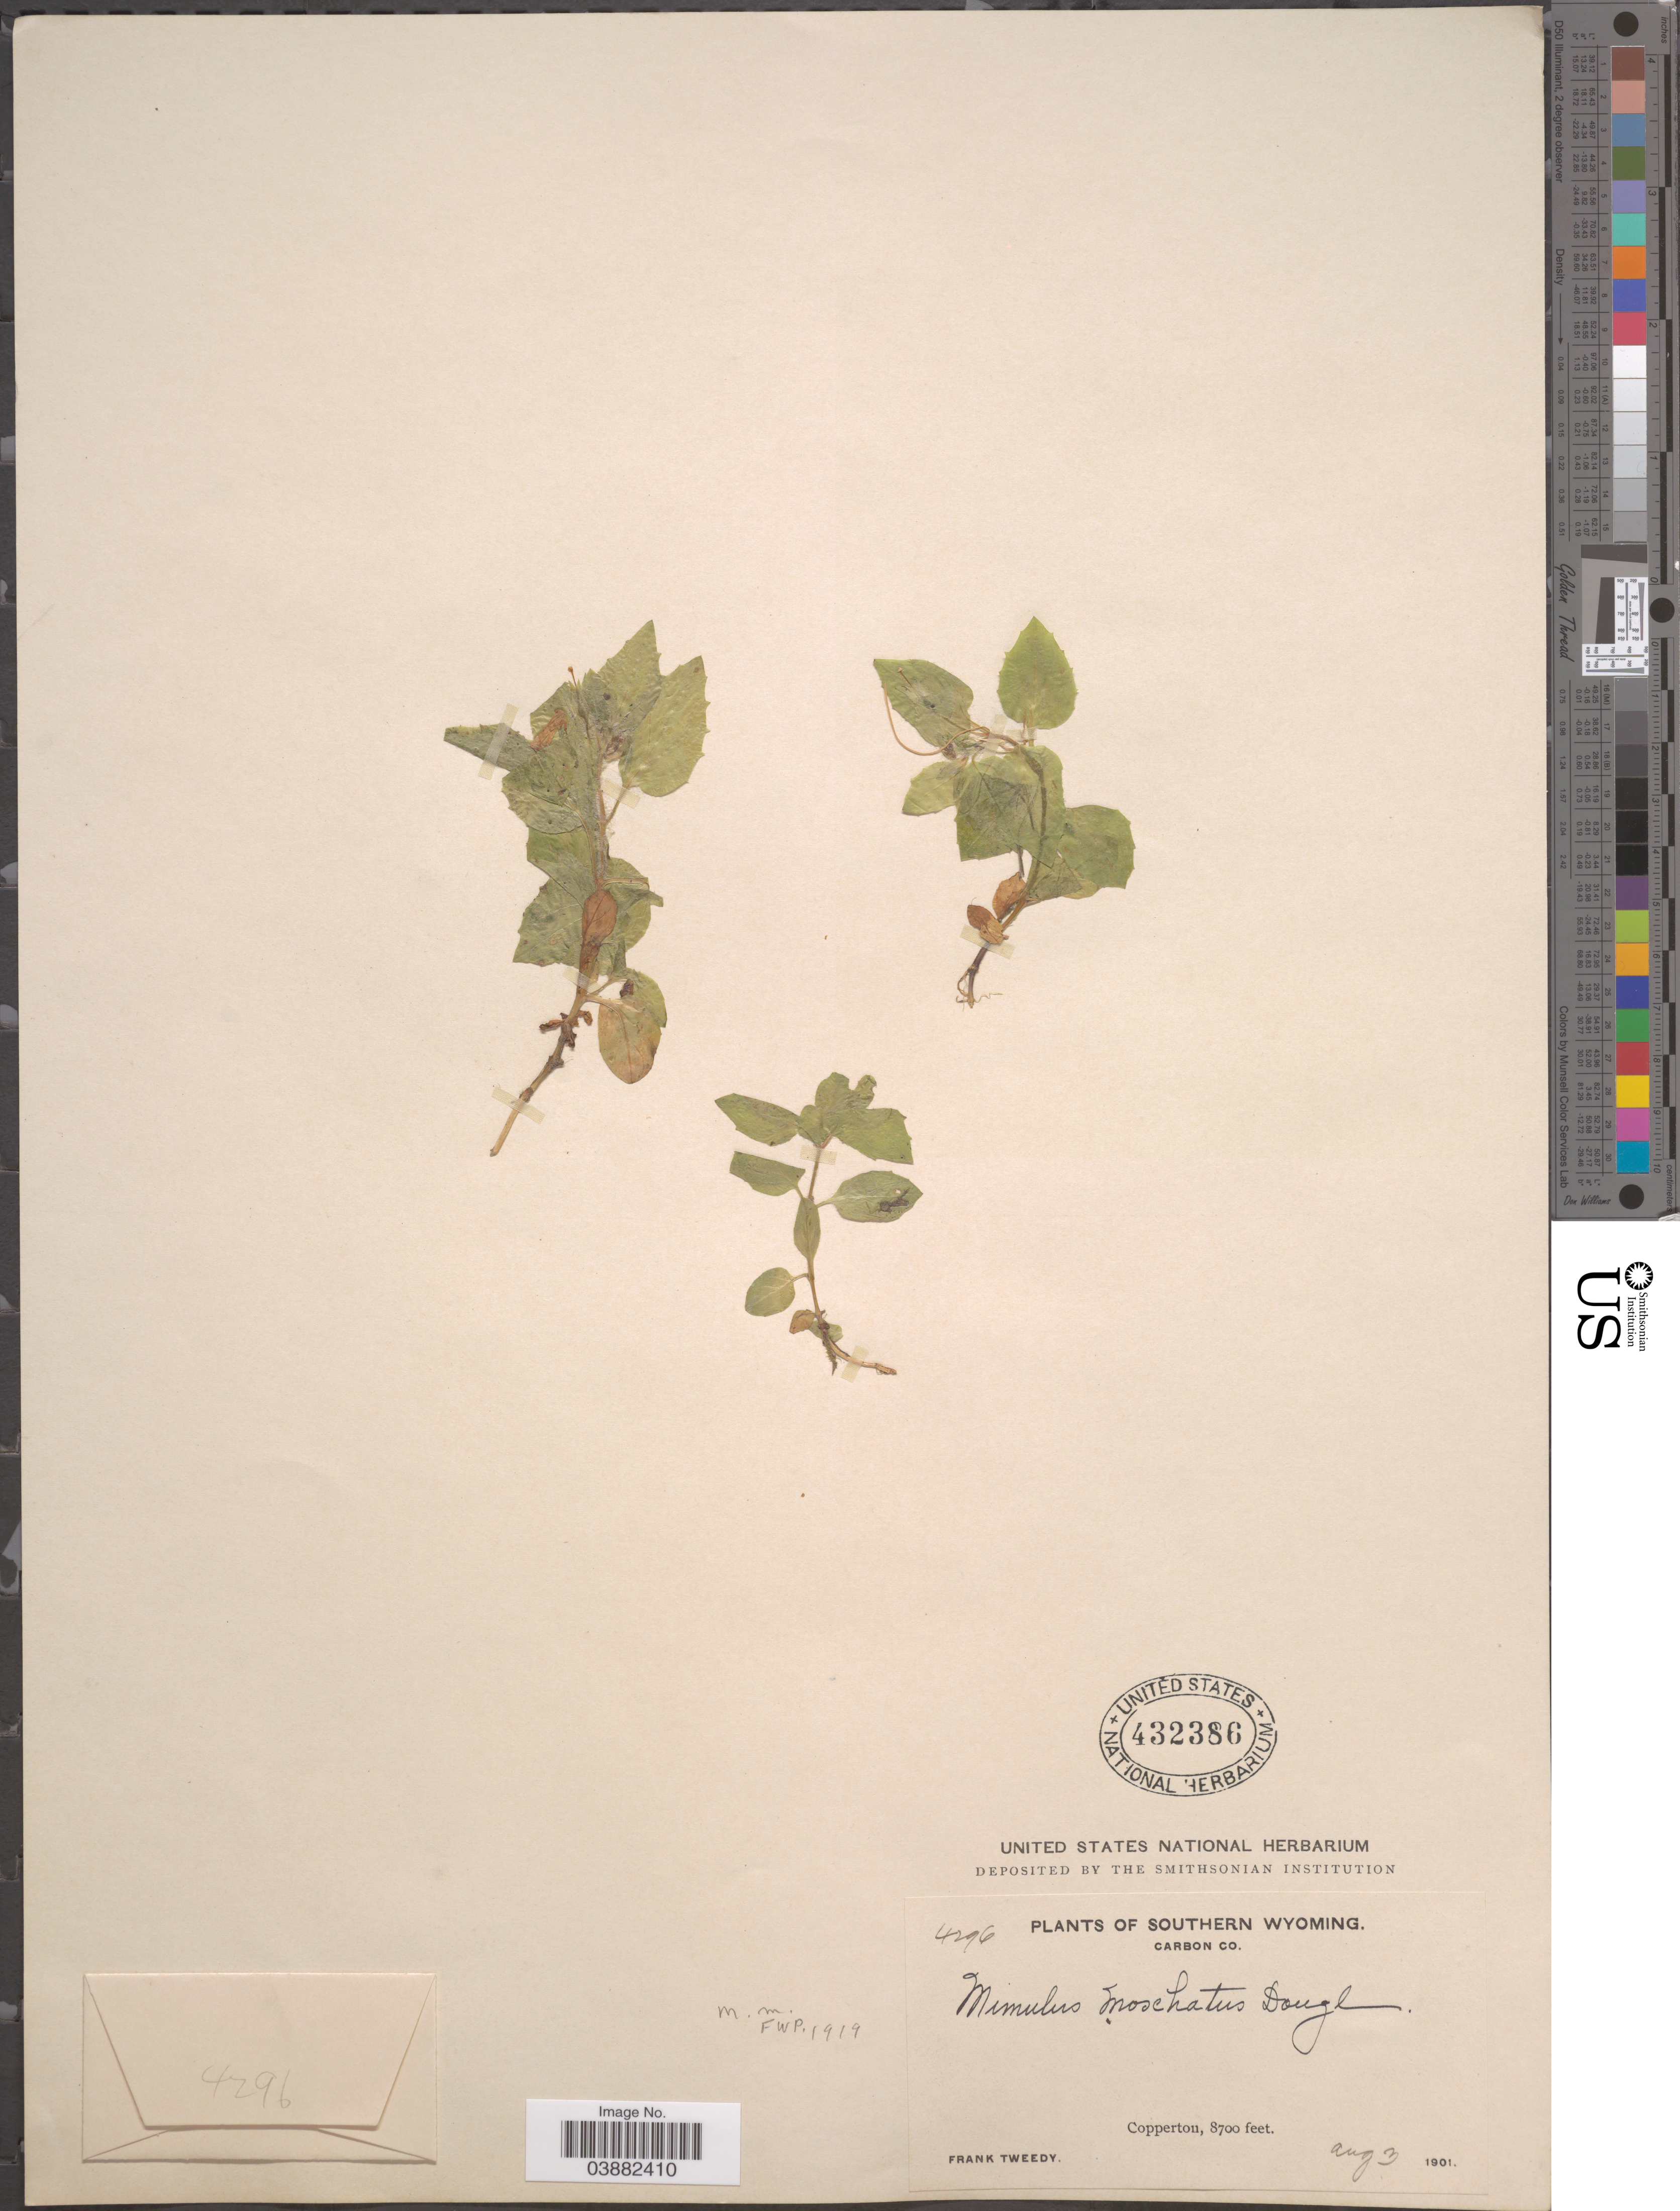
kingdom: Plantae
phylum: Tracheophyta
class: Magnoliopsida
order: Lamiales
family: Phrymaceae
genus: Mimulus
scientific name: Mimulus moschatus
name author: Douglas ex Lindl.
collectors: F. Tweedy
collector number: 4296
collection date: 1901-08-03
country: United States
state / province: Wyoming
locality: Southern Wyoming. Carbon Co. Copperton.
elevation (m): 2652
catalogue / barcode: US 432386